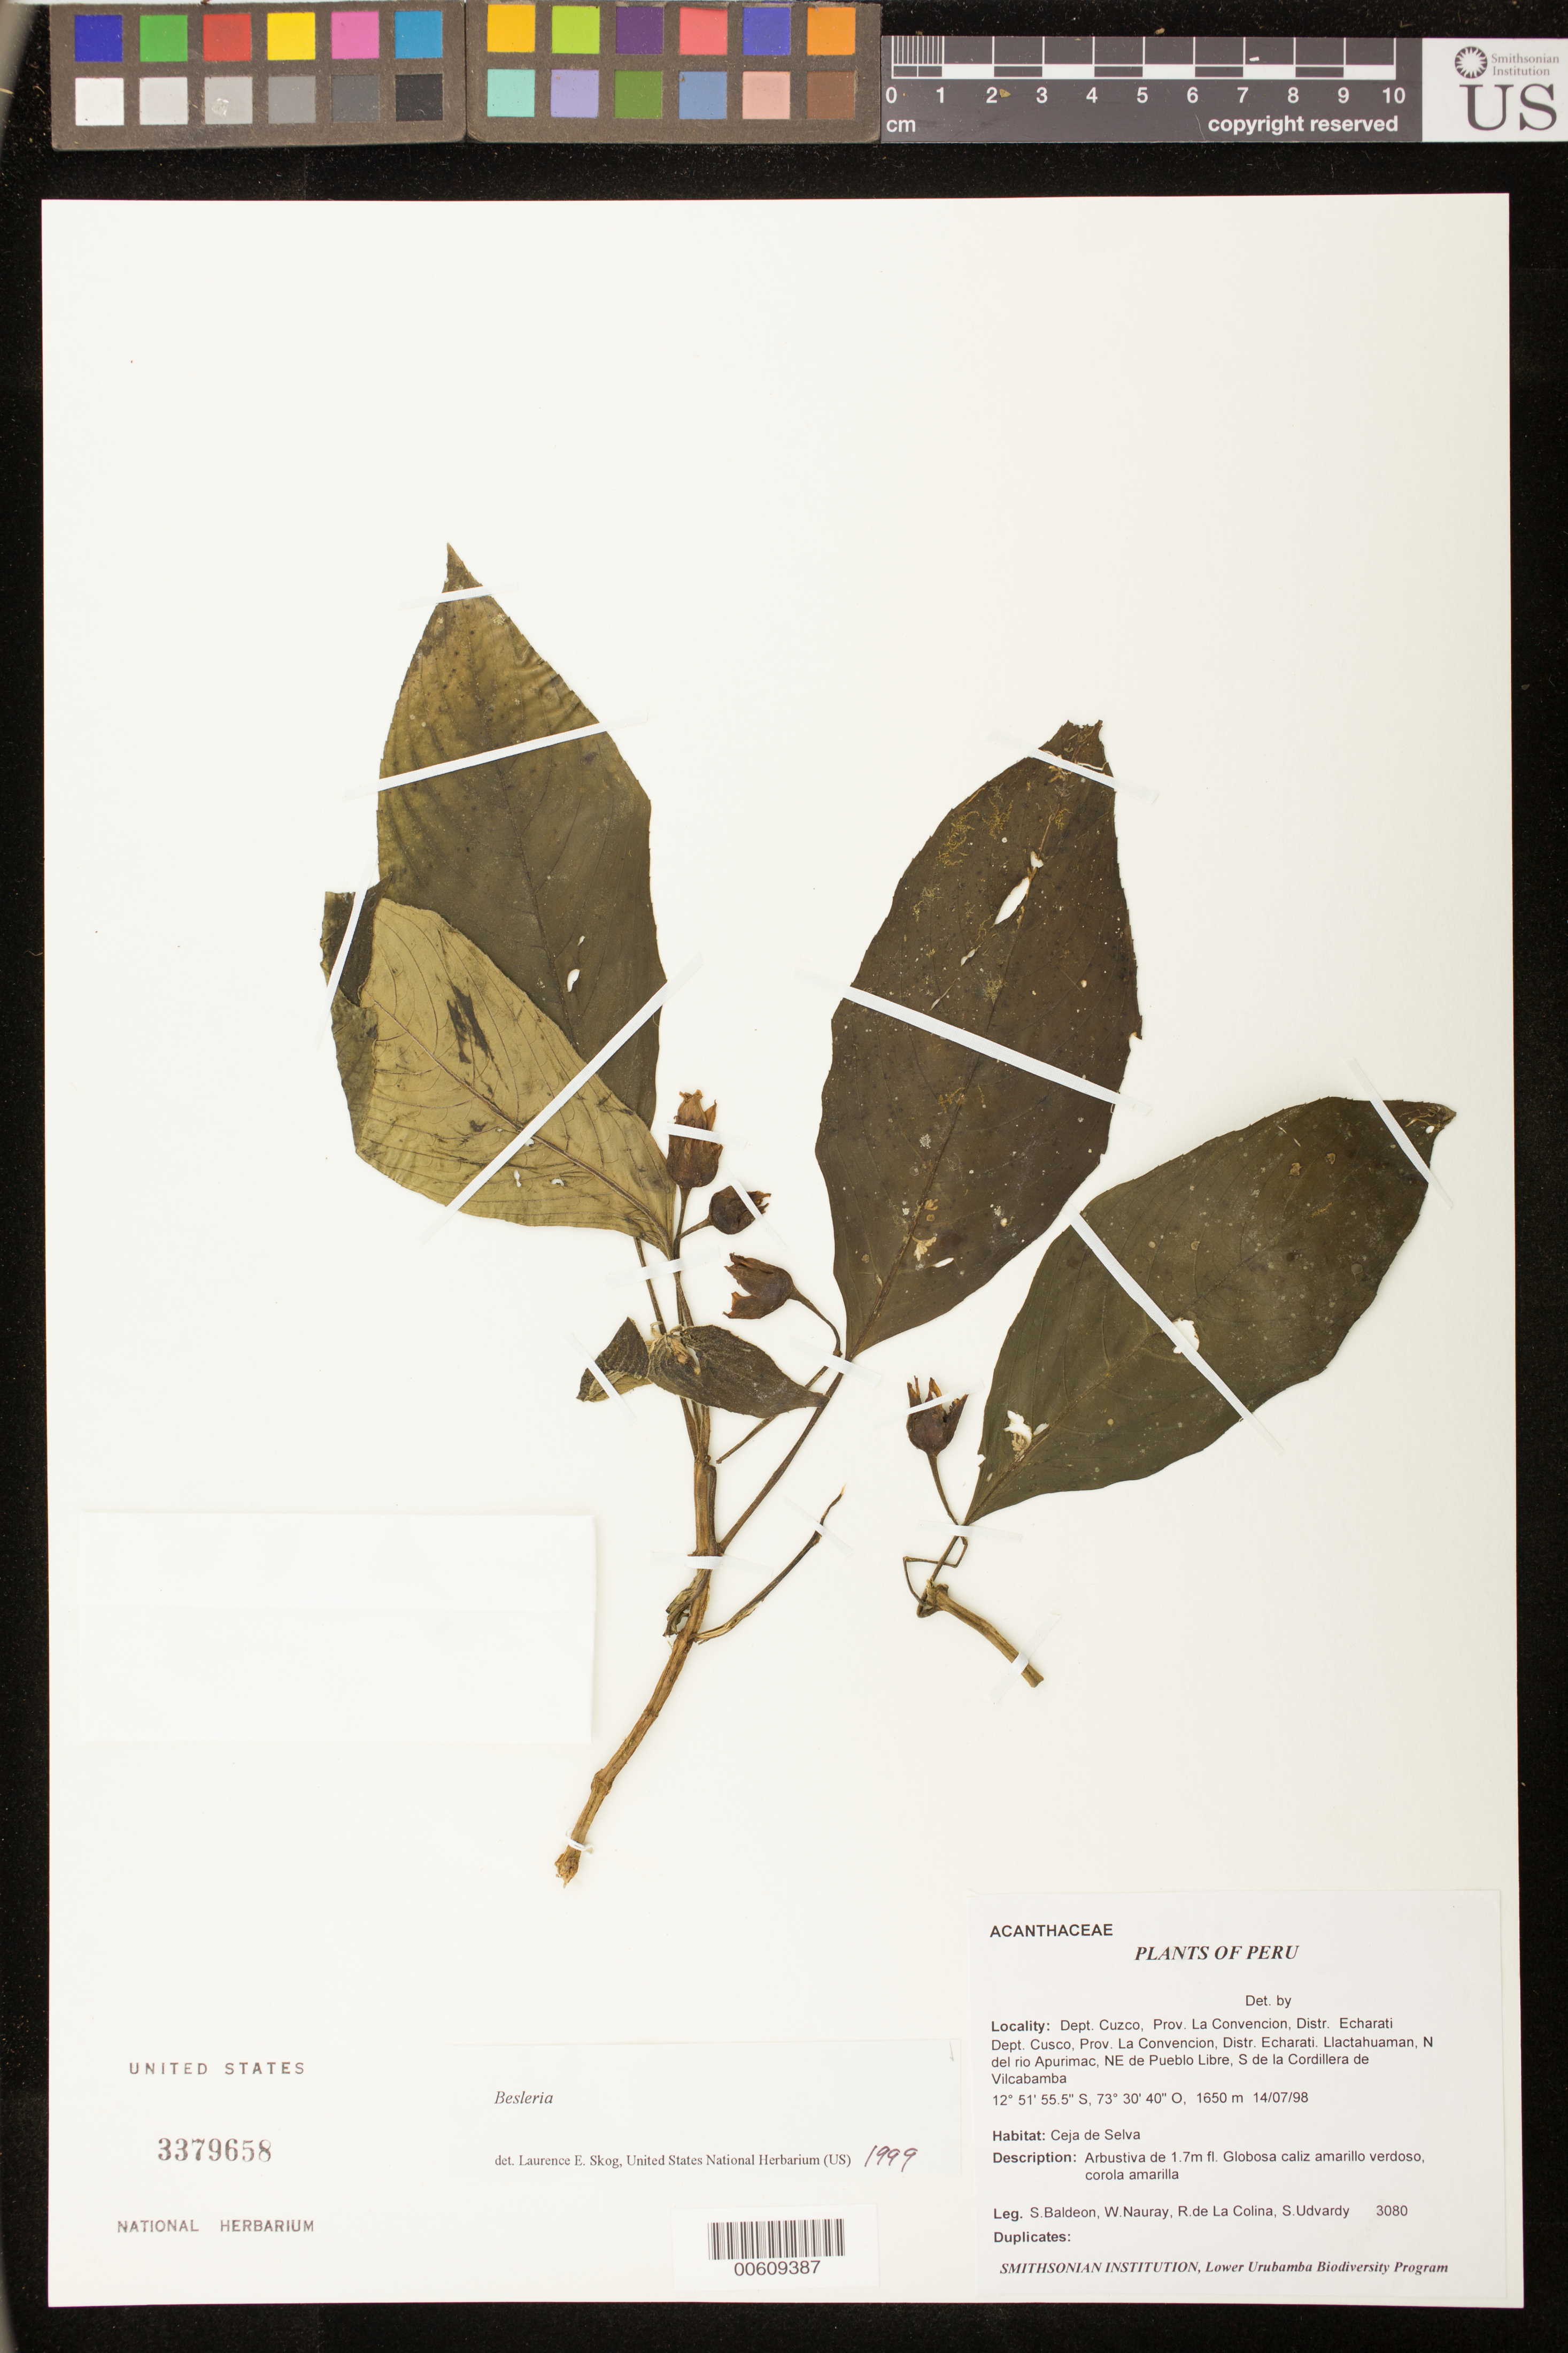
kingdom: Plantae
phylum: Tracheophyta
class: Magnoliopsida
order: Lamiales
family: Gesneriaceae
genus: Besleria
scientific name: Besleria sp.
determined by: Skog, Laurence E.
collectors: S. Baldeon, W. Nauray, R. de La Colina & S. Udvardy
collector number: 3080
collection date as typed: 14 Jul 1998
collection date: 1998-07-14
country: Peru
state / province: Cusco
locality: Prov. La Convencion; Distr. Echarati, Llactahuaman, N del rio Apurimac, NE de Pueblo Libre, S de la Cordillera de Vilcabamba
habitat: Ceja de Selva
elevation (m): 1650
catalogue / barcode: US 3379658